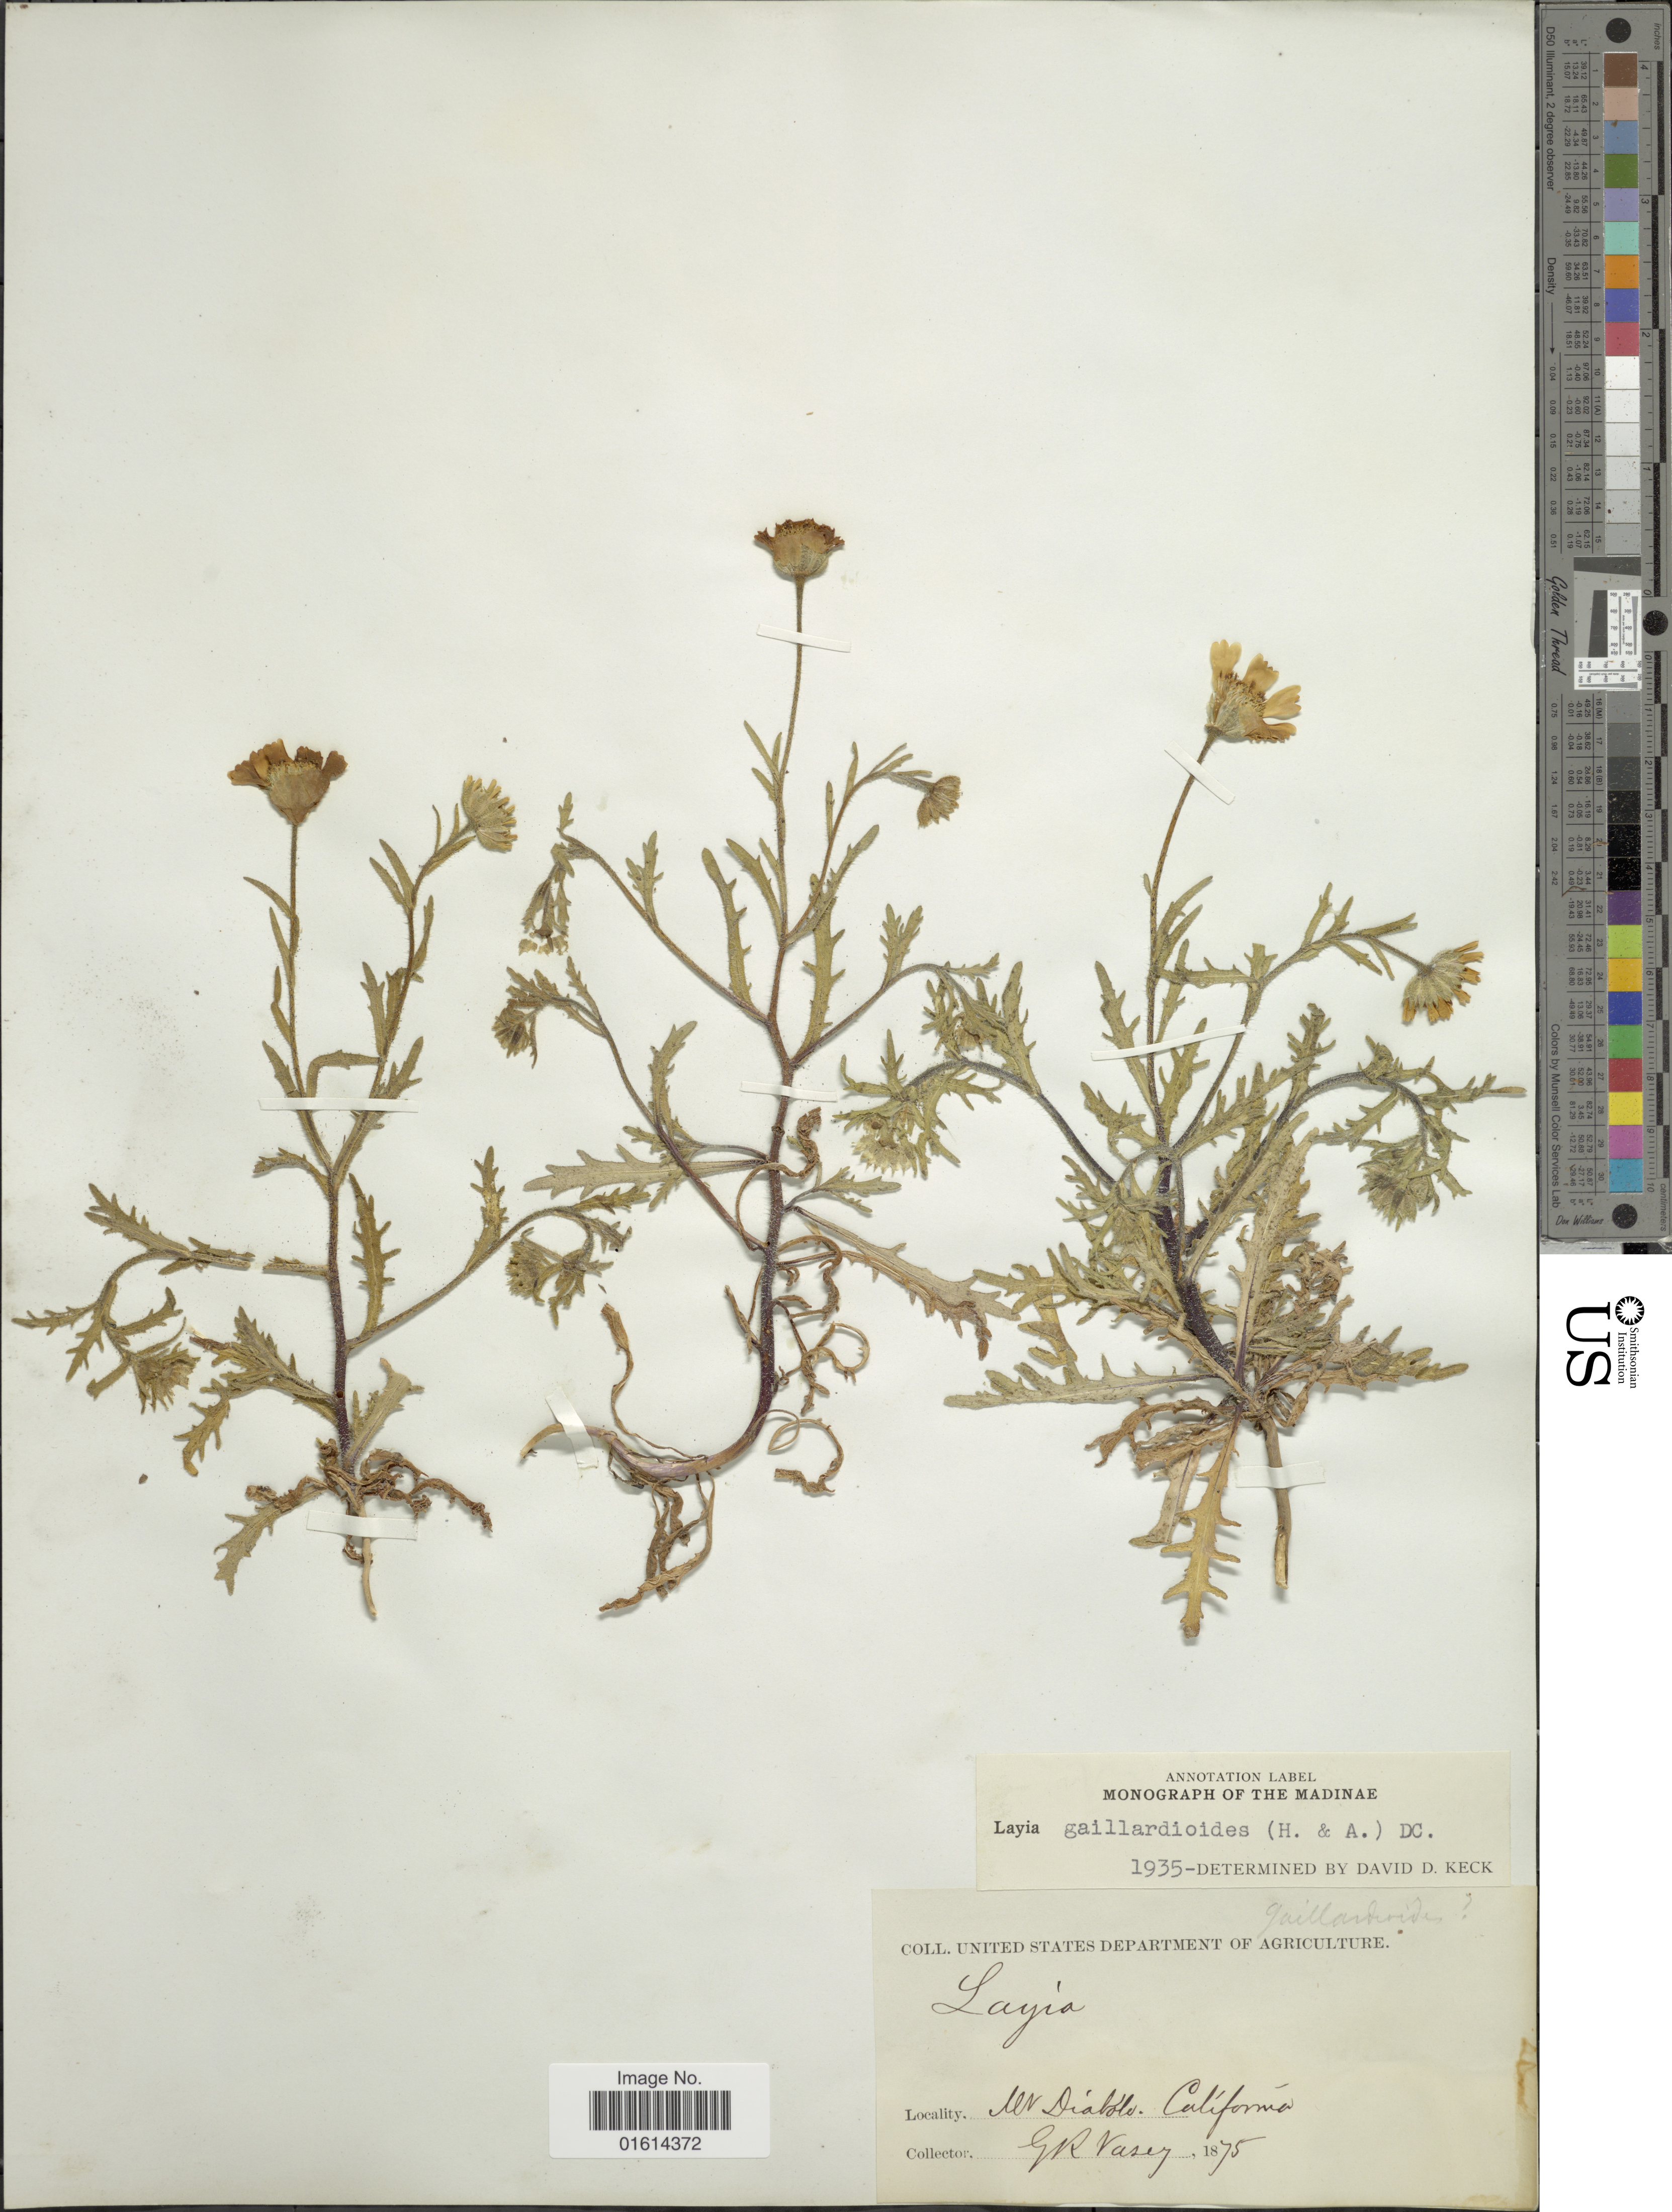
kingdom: Plantae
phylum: Tracheophyta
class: Magnoliopsida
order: Asterales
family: Asteraceae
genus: Layia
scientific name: Layia gaillardioides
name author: (Hook. & Arn.) DC.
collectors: G. R. Vasey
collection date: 1875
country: United States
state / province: California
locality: Mt. Diabolo